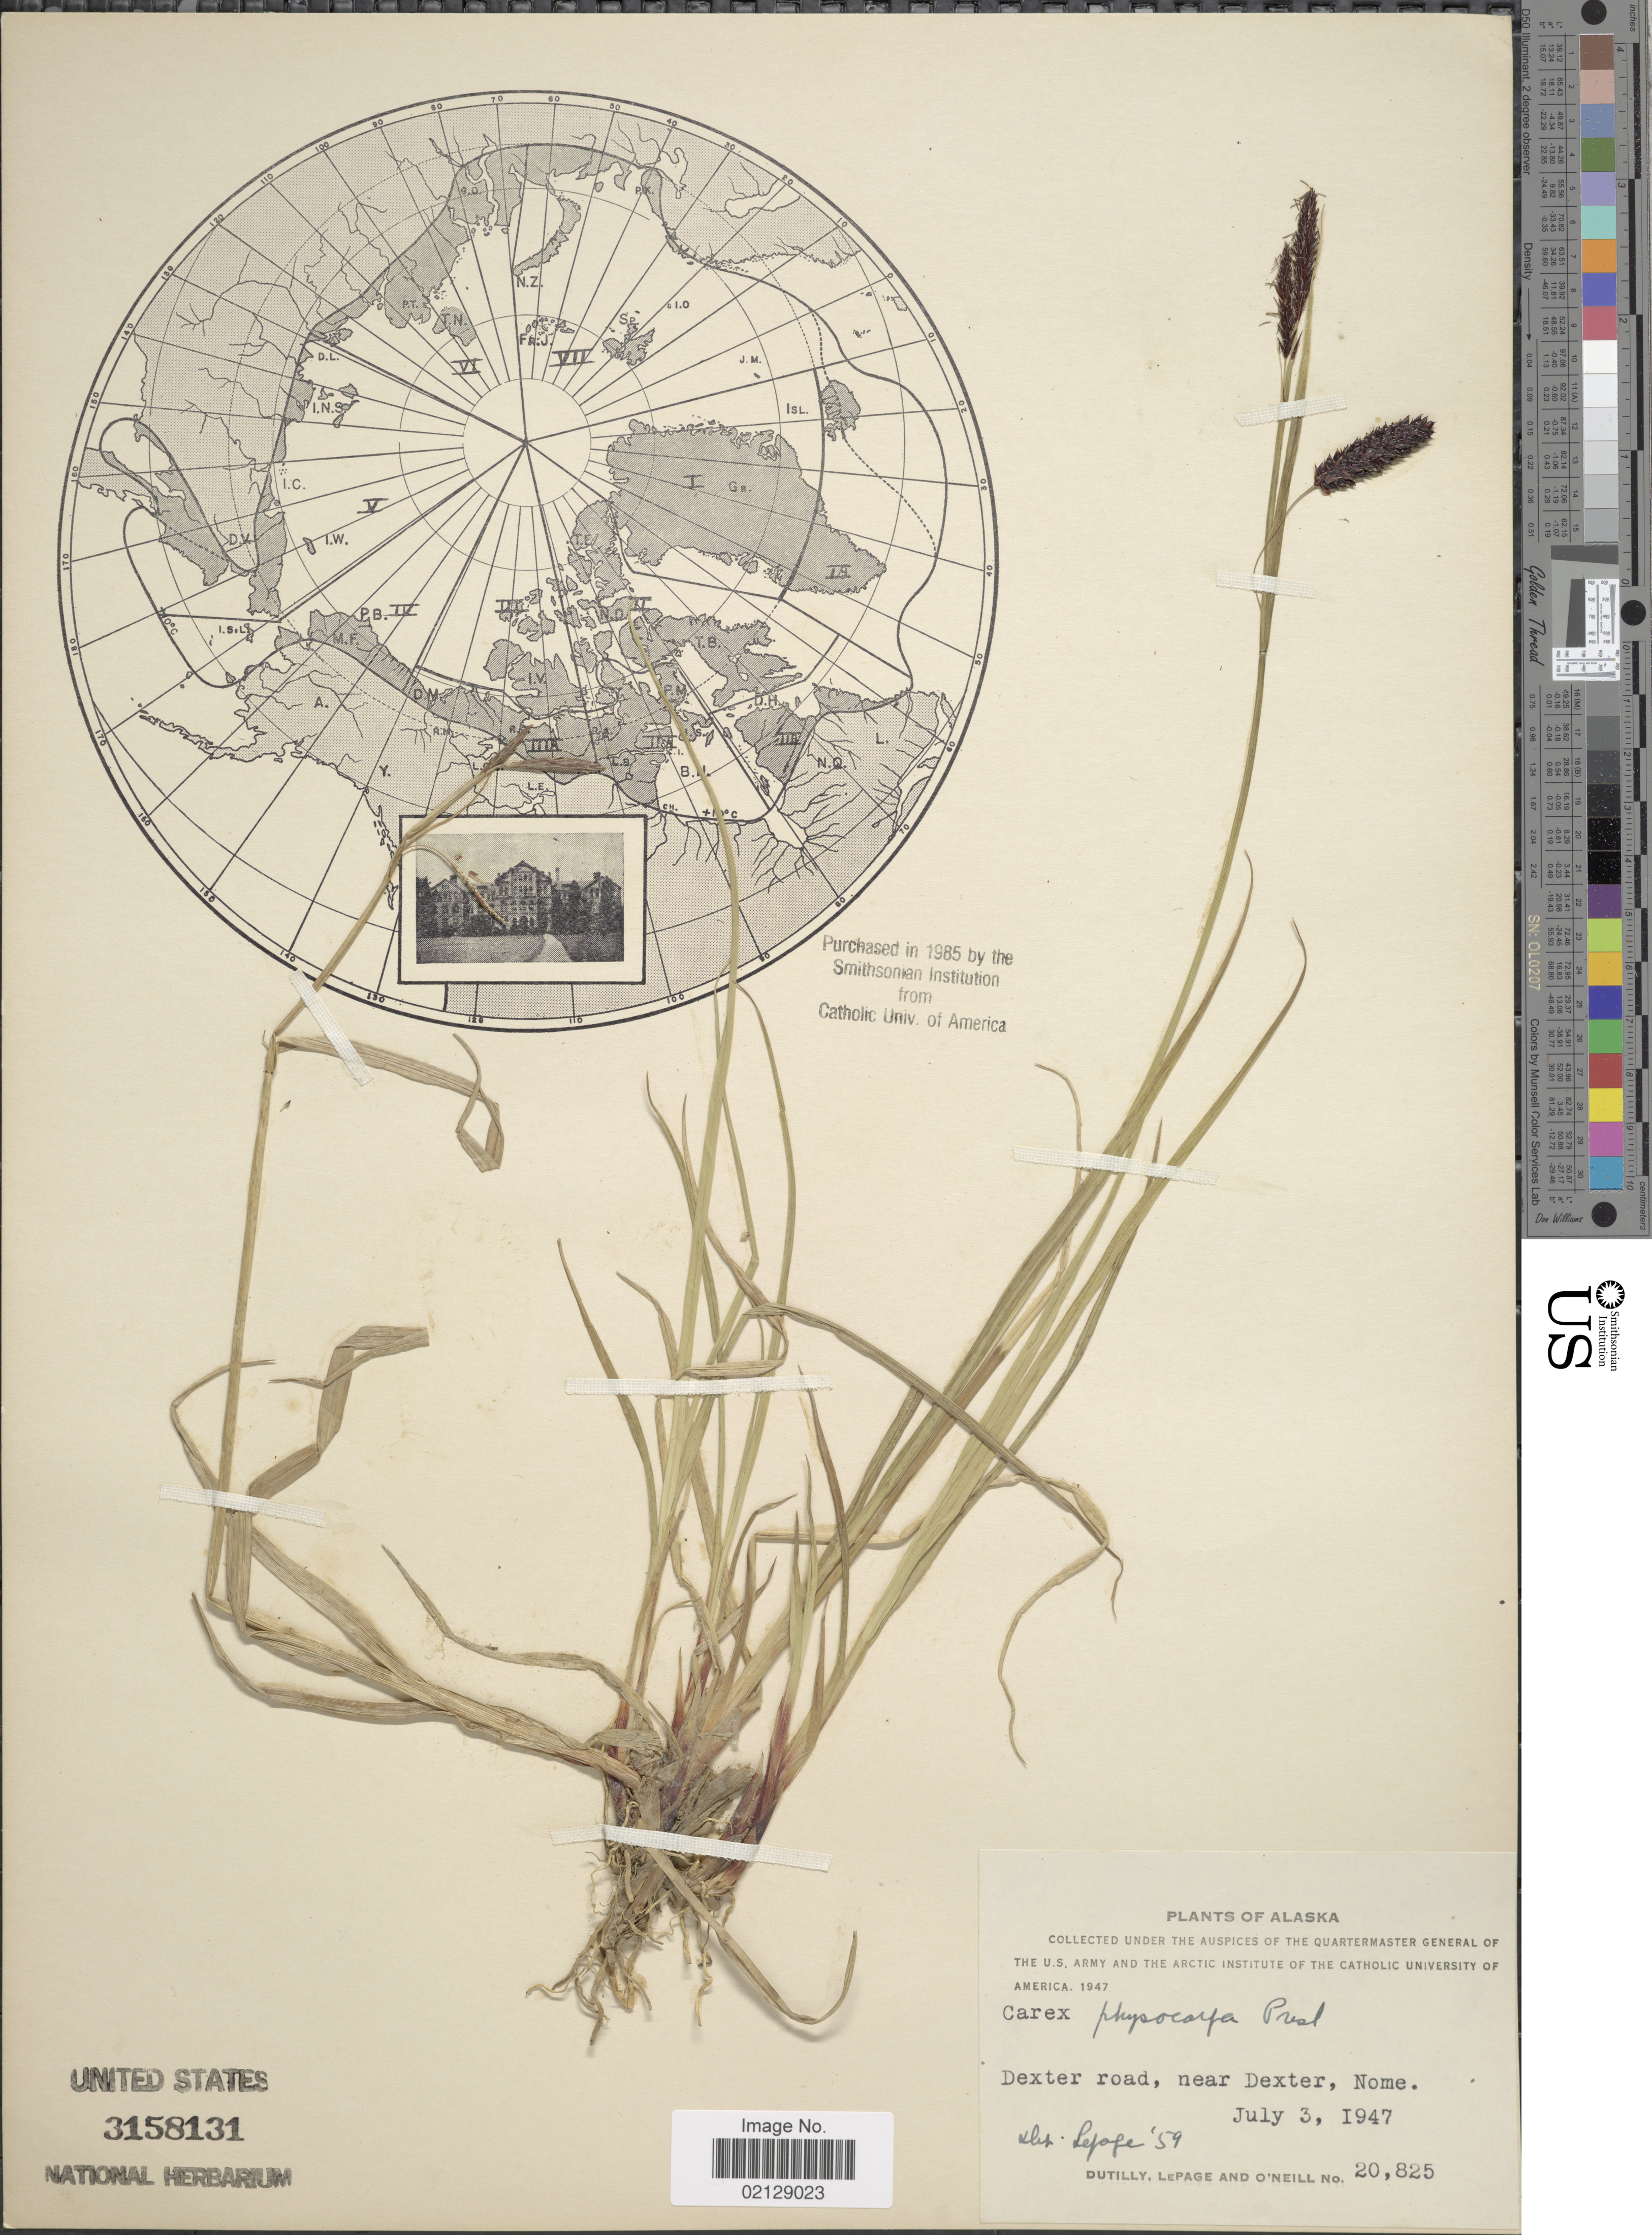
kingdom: Plantae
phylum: Tracheophyta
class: Liliopsida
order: Poales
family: Cyperaceae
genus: Carex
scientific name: Carex saxatilis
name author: L.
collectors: -. Dutilly, -. LePage & O' Neill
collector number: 20825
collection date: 1947-07-03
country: United States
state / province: Alaska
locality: Dexter road, near Dexter, Nome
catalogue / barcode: US 3158131